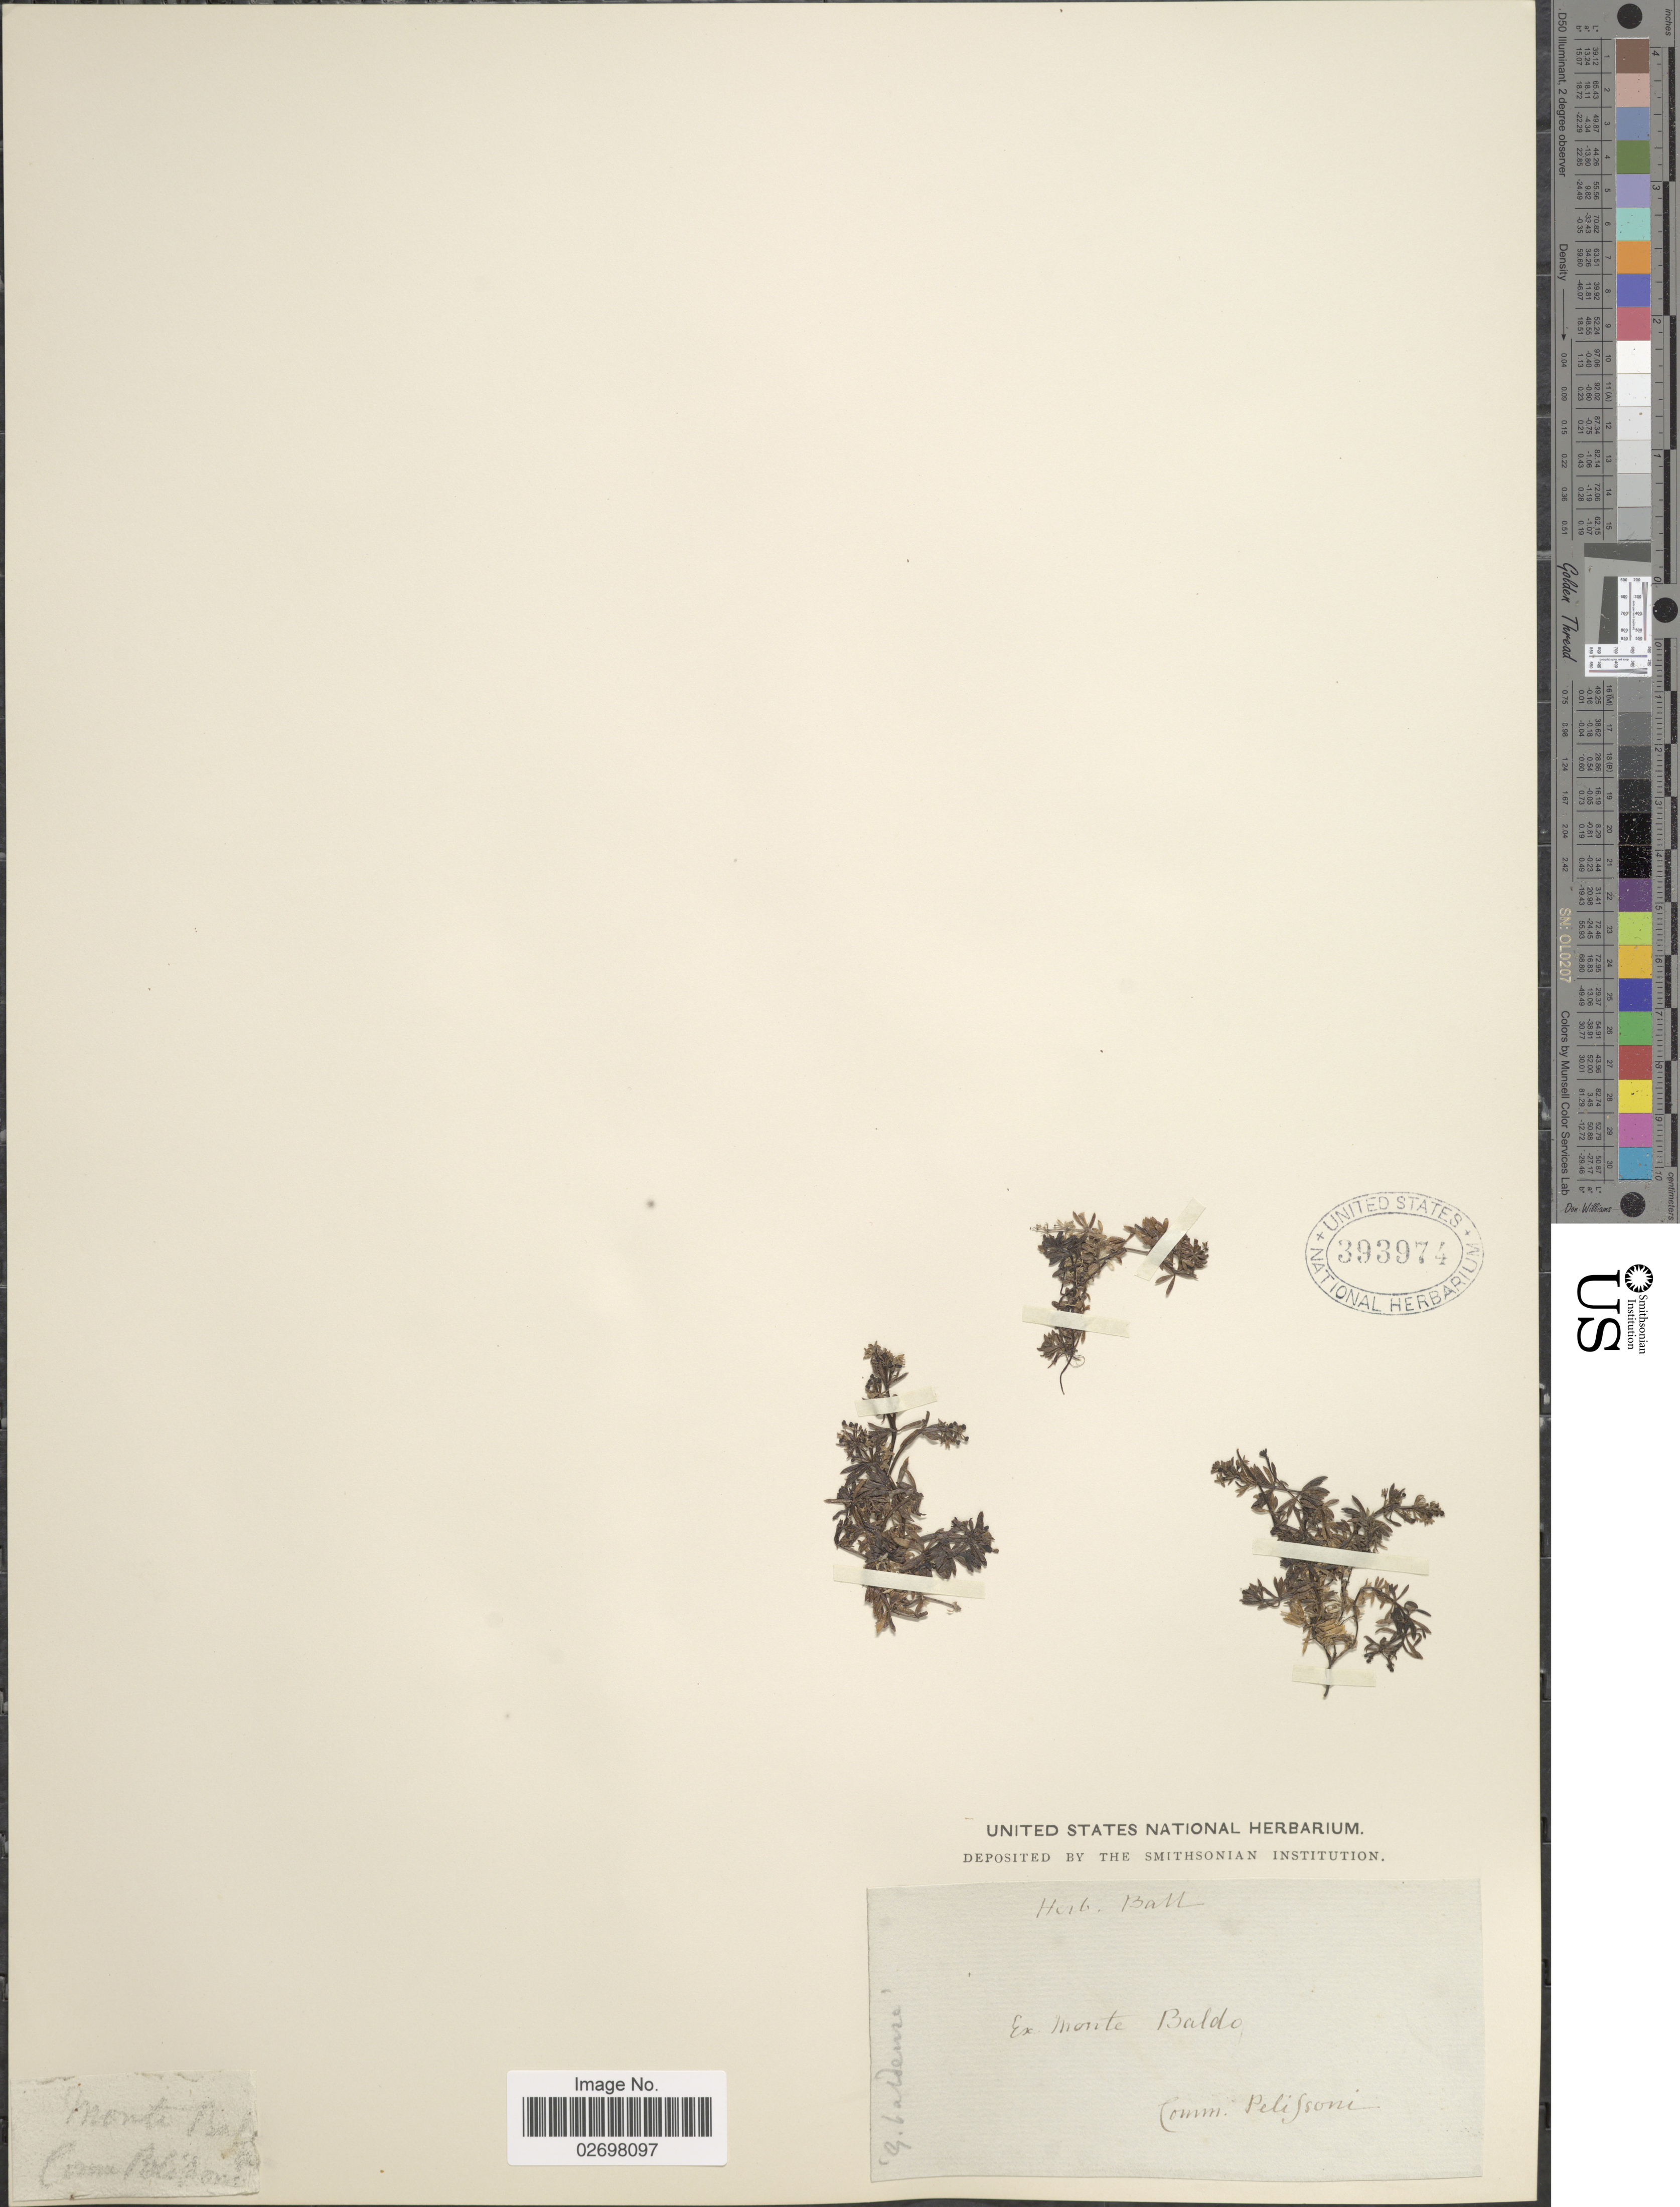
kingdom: Plantae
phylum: Tracheophyta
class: Magnoliopsida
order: Gentianales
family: Rubiaceae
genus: Galium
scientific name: Galium sp.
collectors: ex herb. Ball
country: Italy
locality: Monte Baldo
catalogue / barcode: US 393974